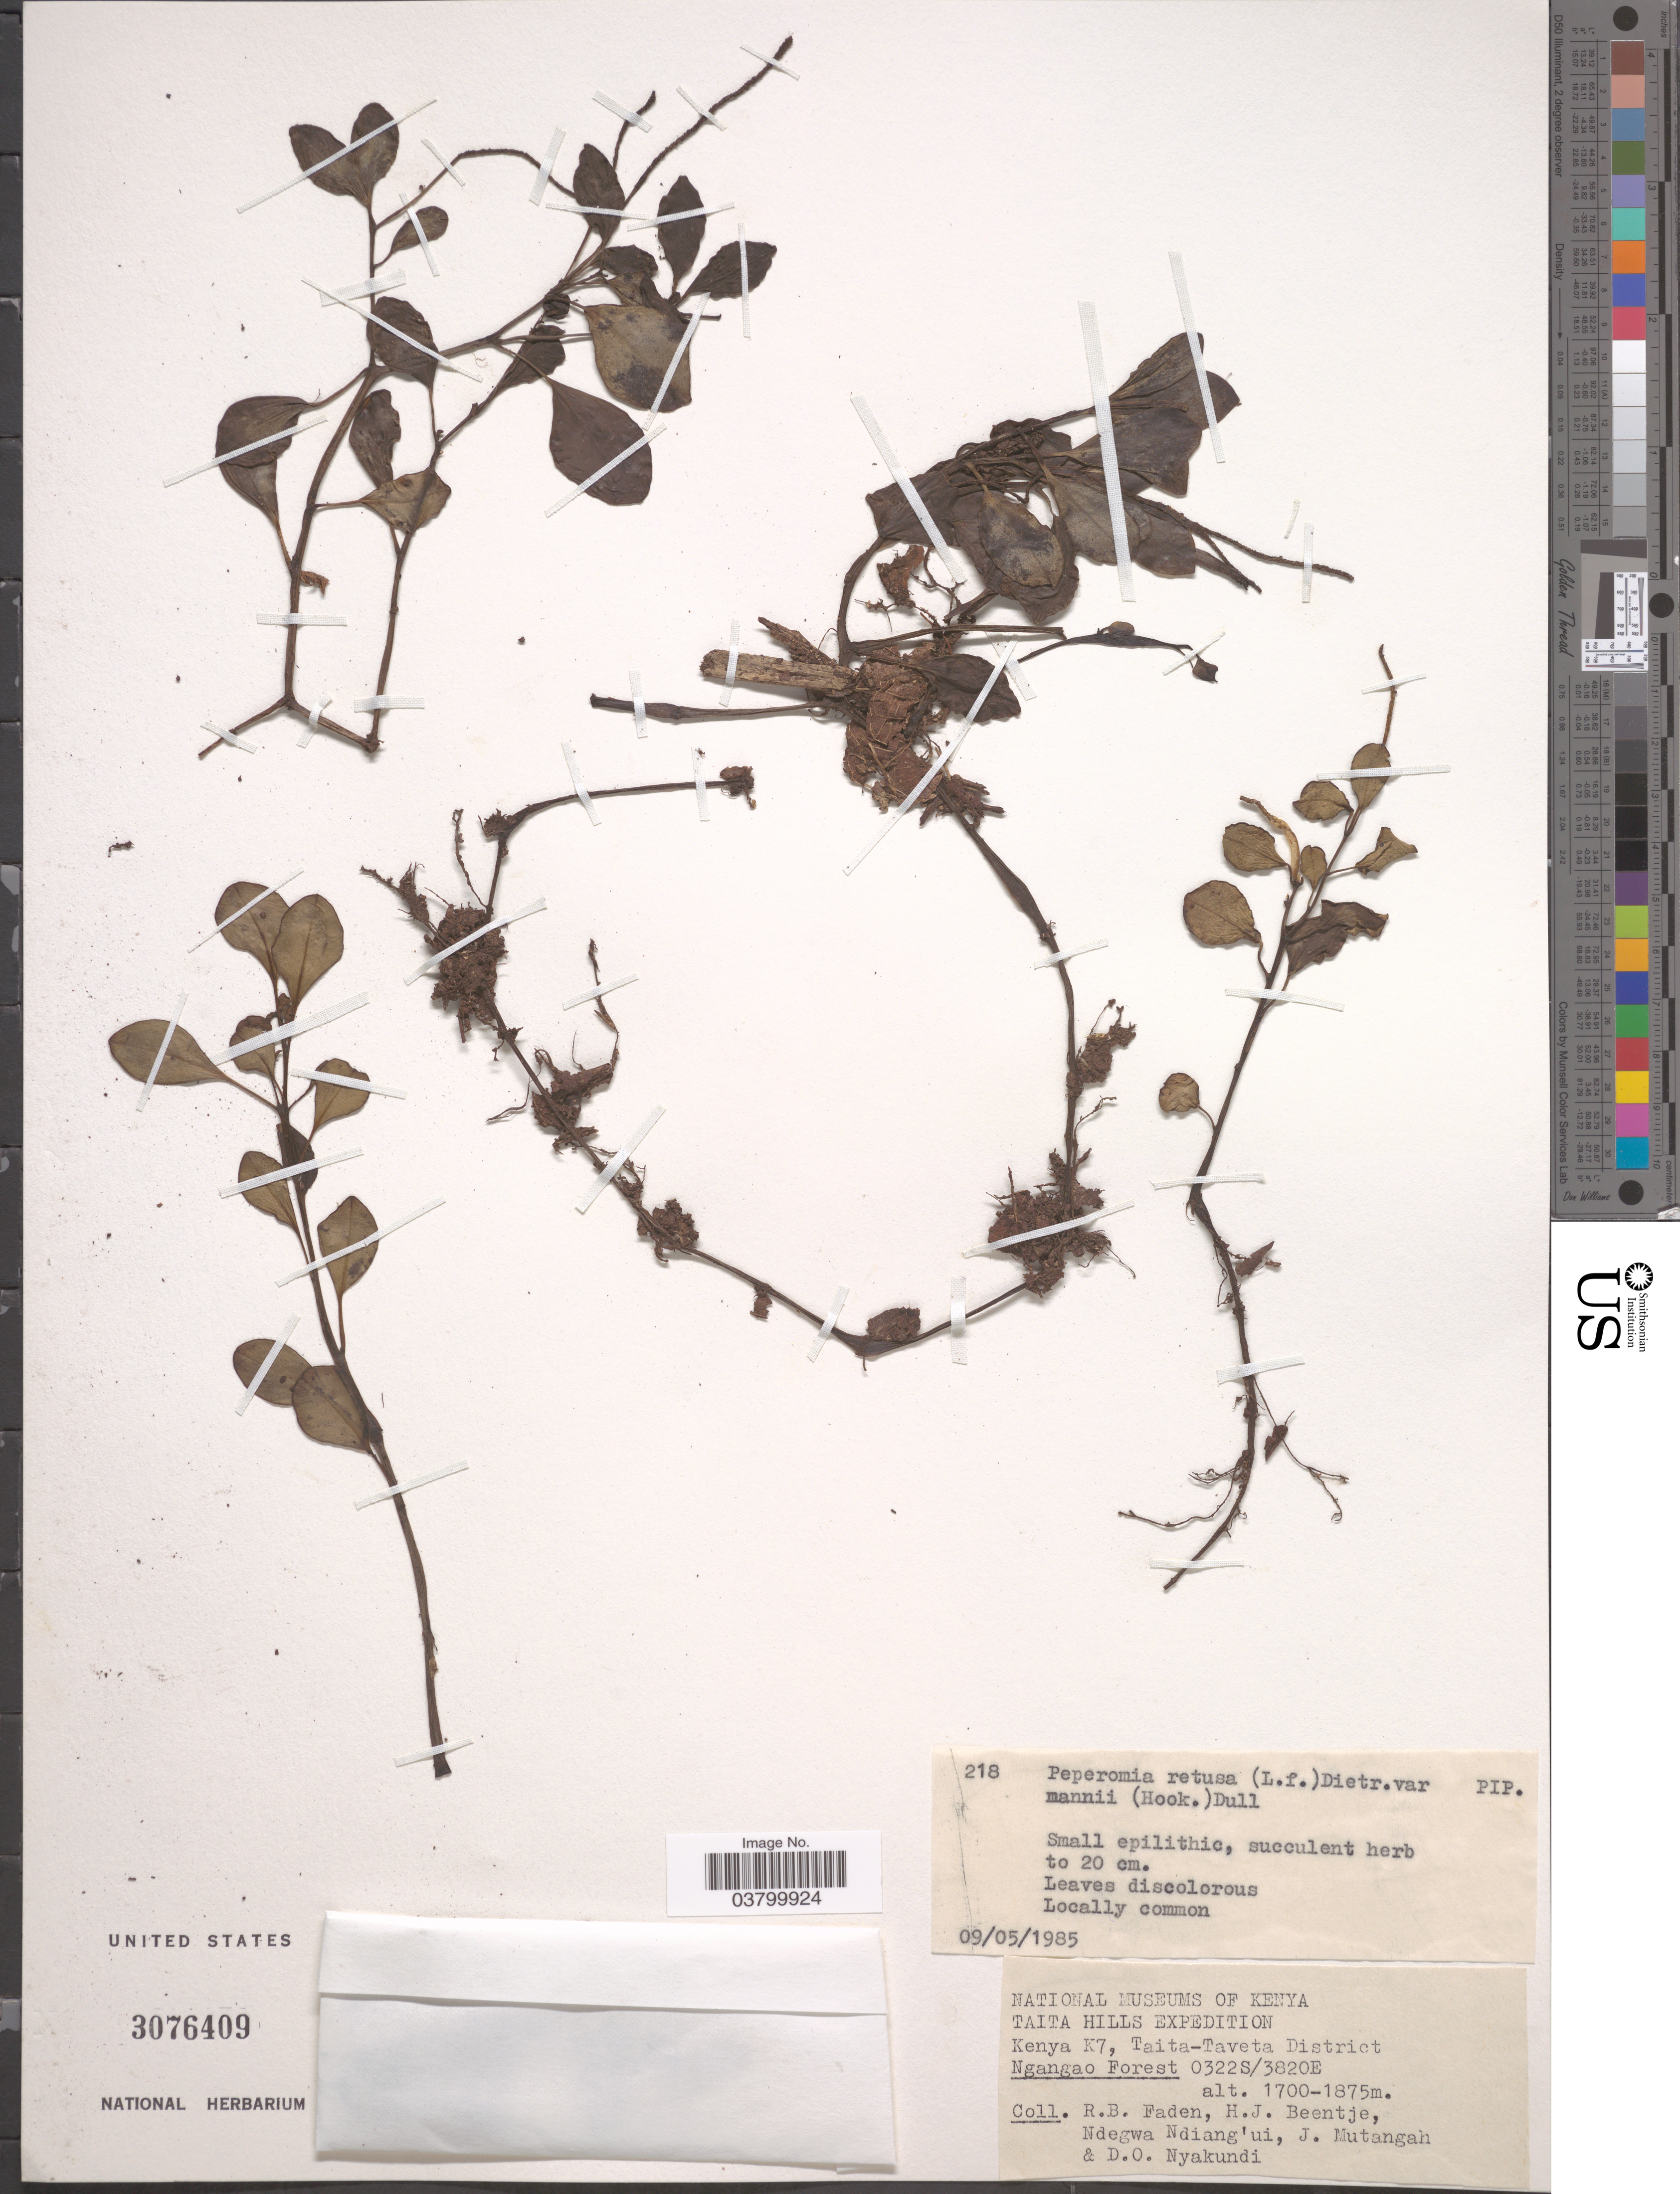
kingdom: Plantae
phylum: Tracheophyta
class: Magnoliopsida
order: Piperales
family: Piperaceae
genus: Peperomia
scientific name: Peperomia retusa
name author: (L. f.) A. Dietr.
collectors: R. B. Faden, H. J. Beentje, Ndegwa Ndiang'ui, J. Mutangah & D. Nyakundi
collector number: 218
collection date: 1985-05-09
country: Kenya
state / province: Taita Taveta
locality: Taita Hills. Taita-Taveta District. Ngangao Forest.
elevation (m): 1700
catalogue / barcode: US 3076409